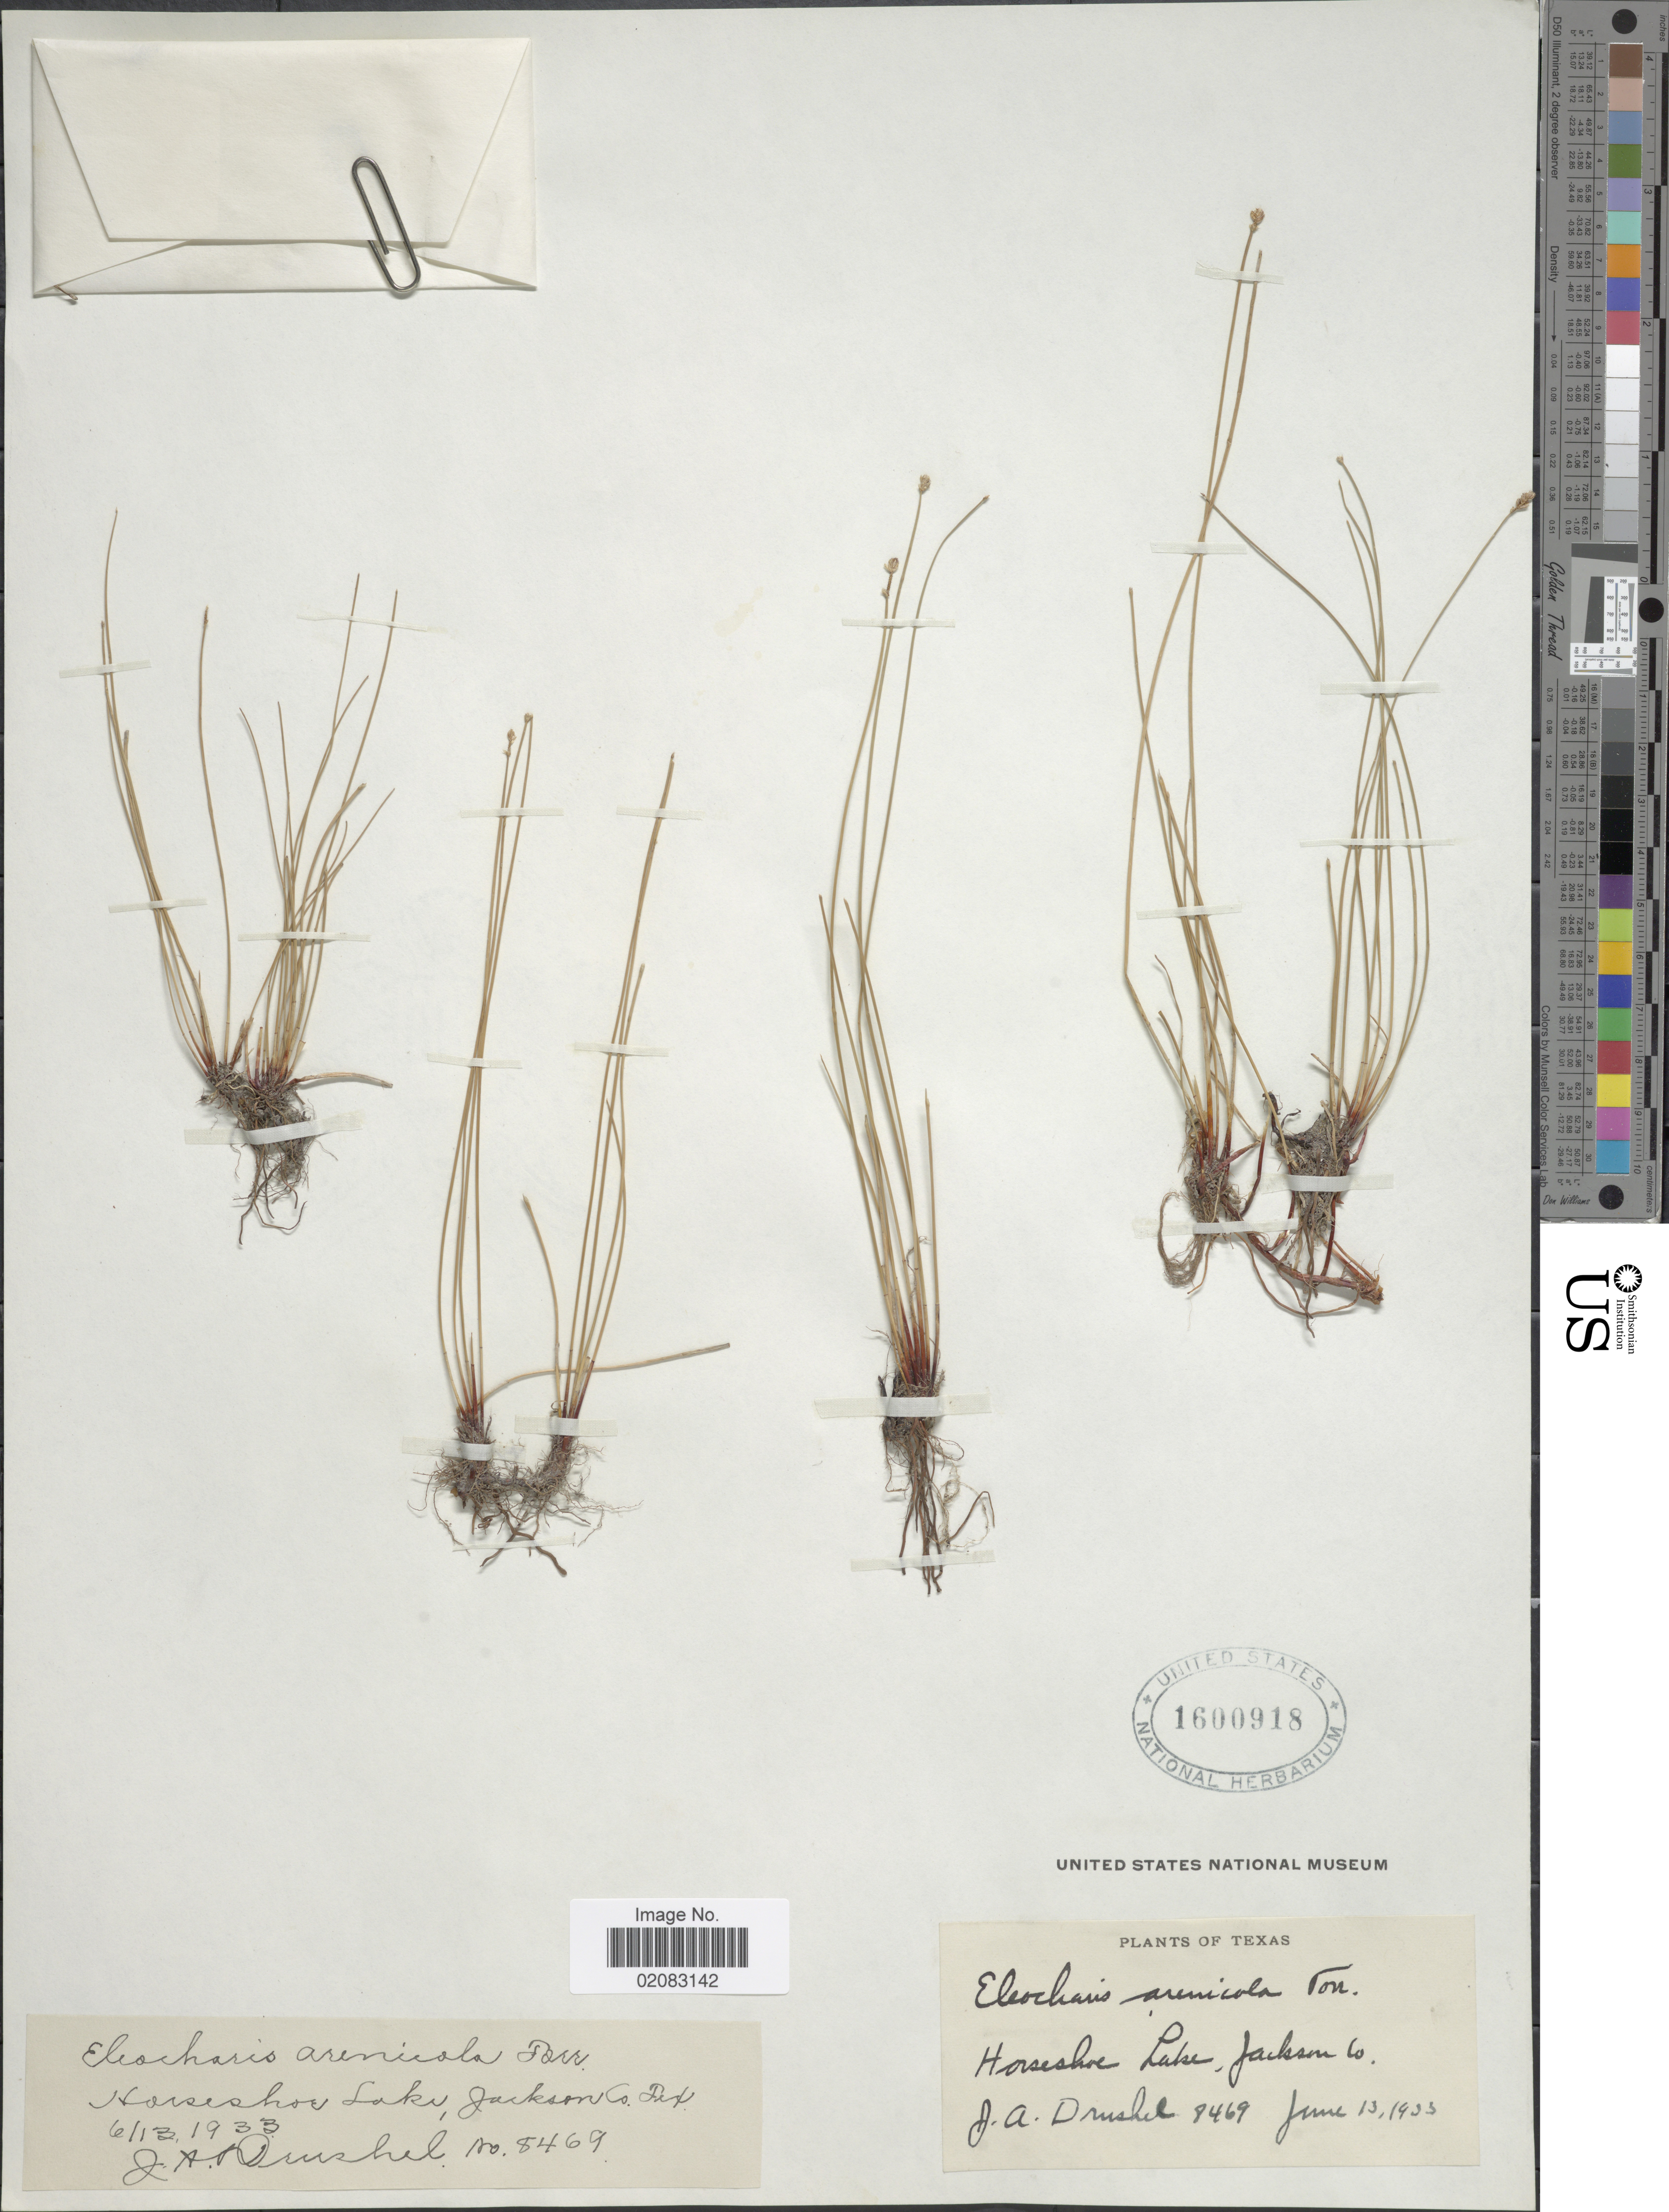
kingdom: Plantae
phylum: Tracheophyta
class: Liliopsida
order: Poales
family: Cyperaceae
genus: Eleocharis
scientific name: Eleocharis montevidensis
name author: Kunth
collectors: J. A. Drushel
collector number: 8469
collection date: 1933-06-13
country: United States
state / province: Texas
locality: Horseshoe Lake, Jackson Co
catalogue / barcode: US 1600918